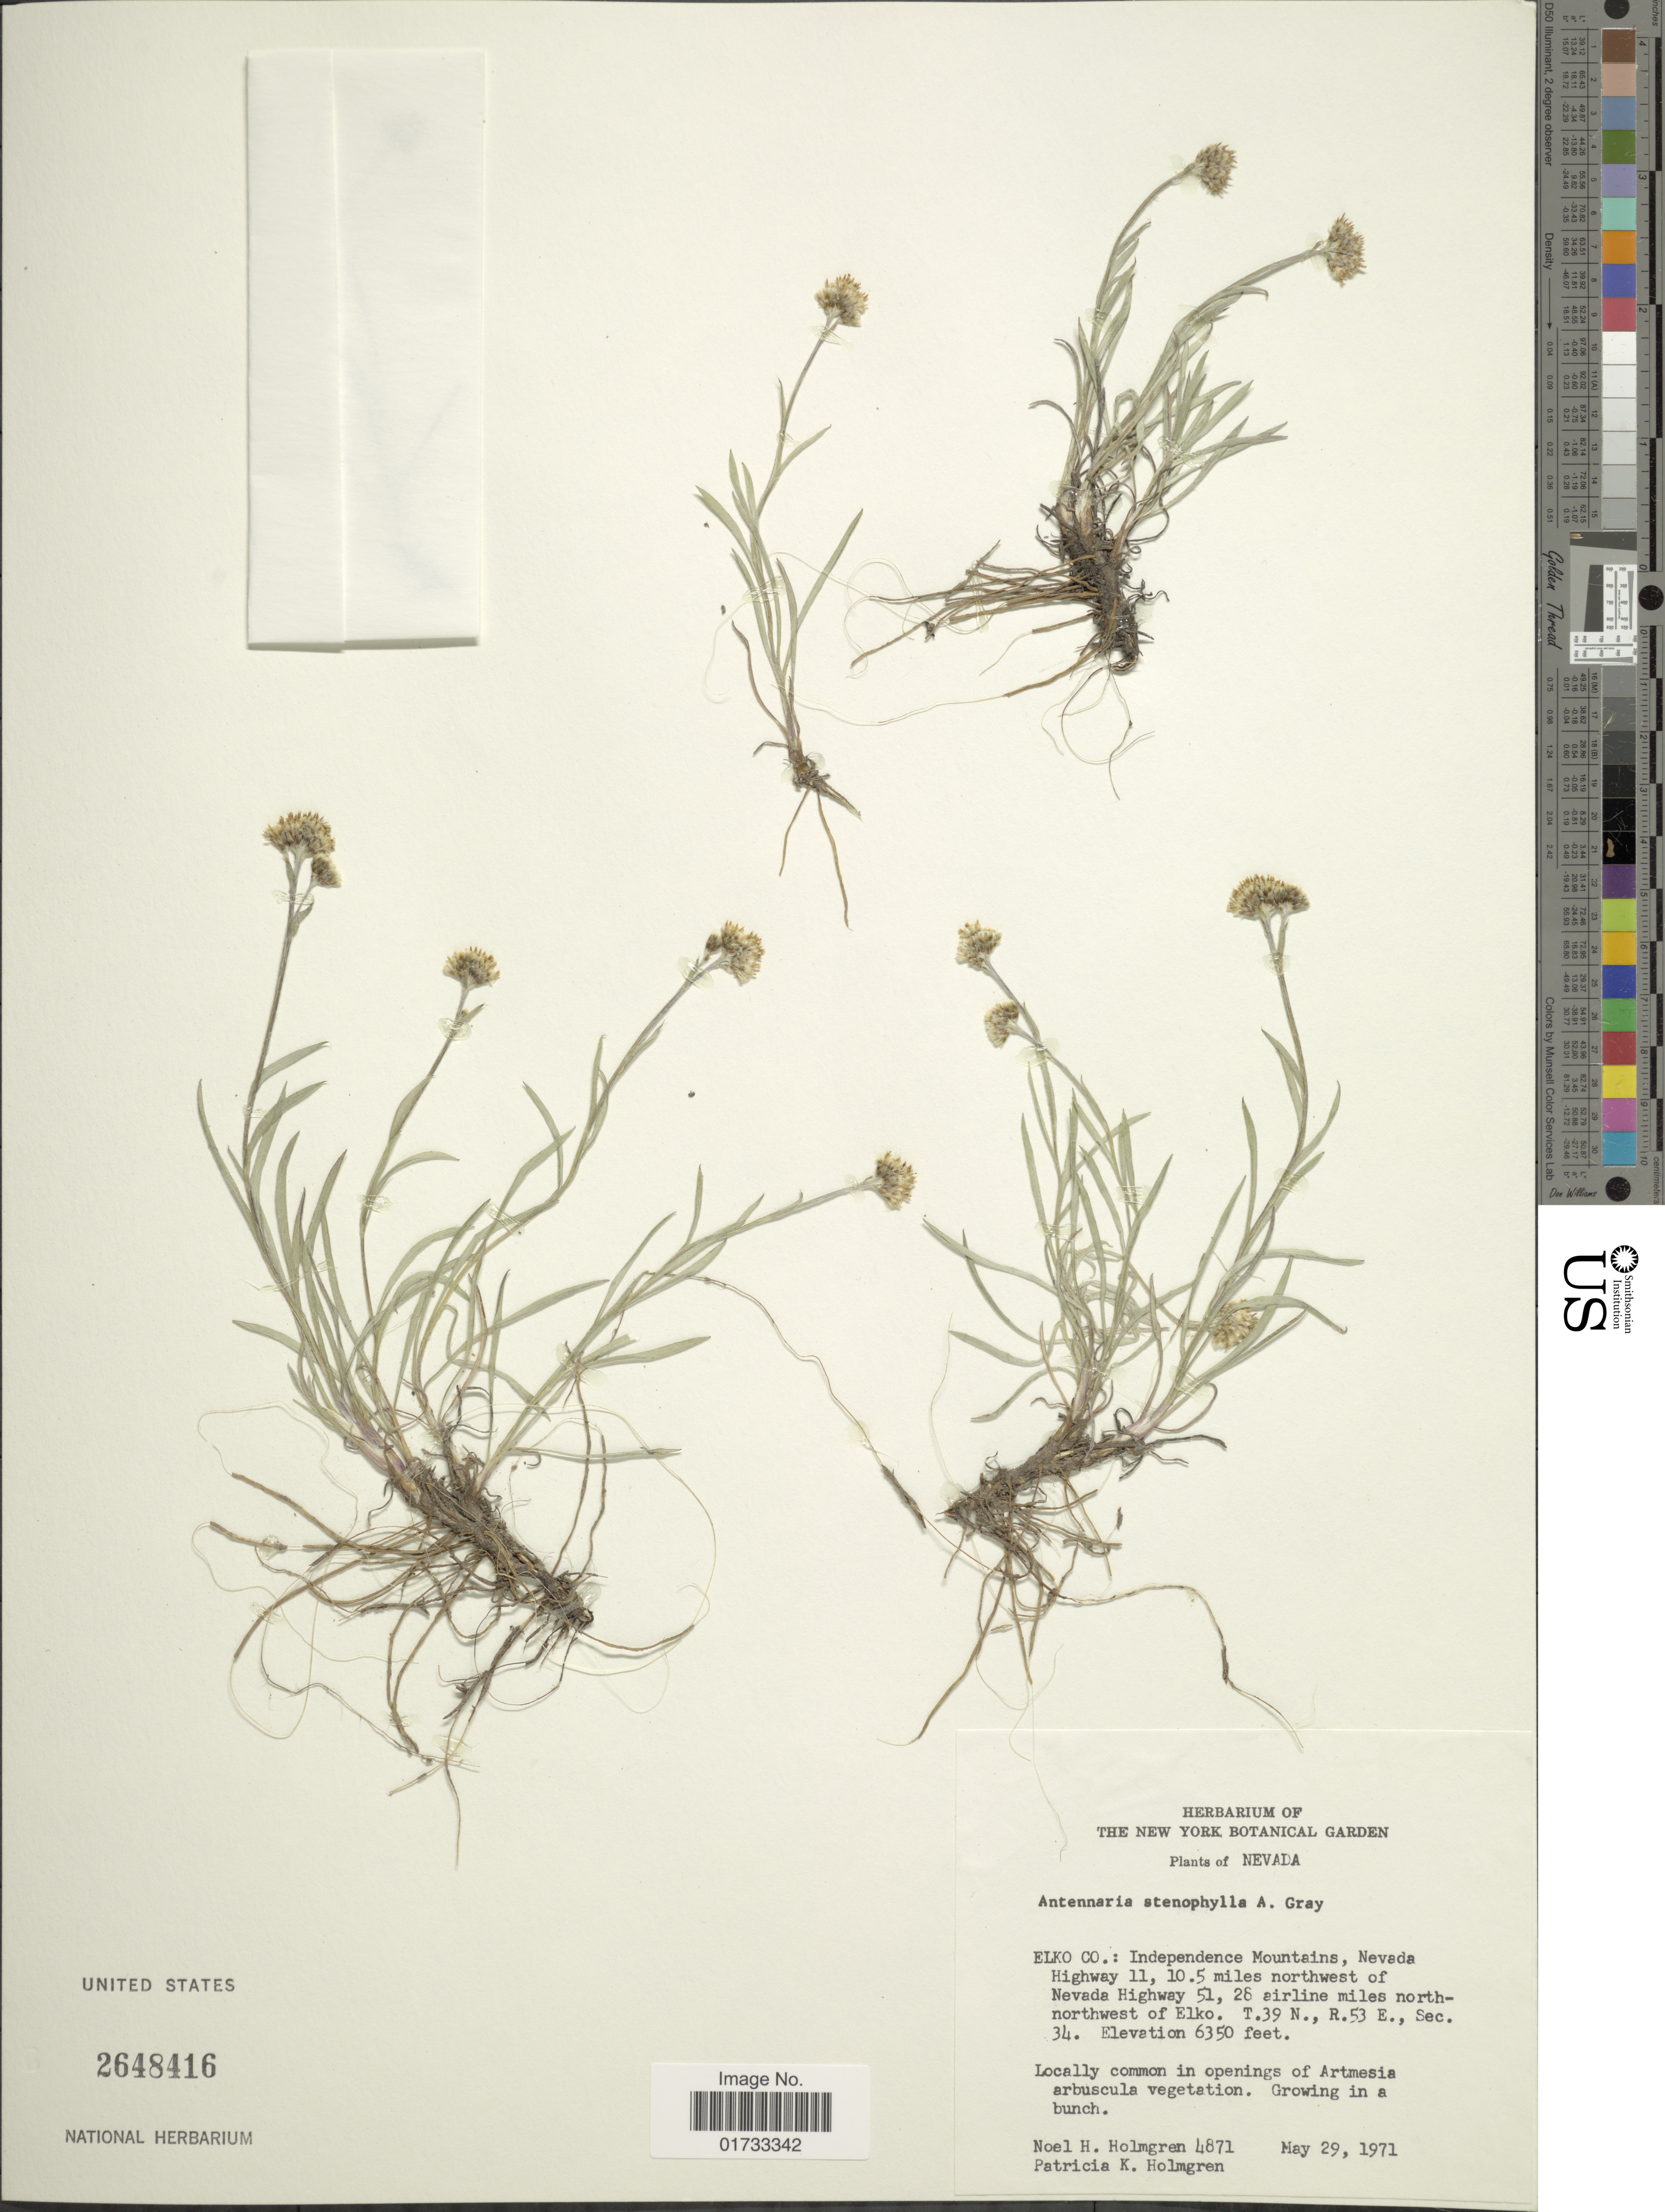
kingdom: Plantae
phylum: Tracheophyta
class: Magnoliopsida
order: Asterales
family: Asteraceae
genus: Antennaria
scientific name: Antennaria stenophylla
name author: (A. Gray) A. Gray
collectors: N. H. Holmgren & P. K. Holmgren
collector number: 4871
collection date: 1971-05-29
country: United States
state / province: Nevada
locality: Elko Co.: Independence Mountain, Nevada Highway 11, 10.5 miles northwest of Nevada Highway 51, 28 airline miles north-northwest of Elko, T.39 N., R.53 E., Sec. 34, locally common in openings of Artmesia arbuscula vegetation, growing in a bunch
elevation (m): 1935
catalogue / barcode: US 2648416